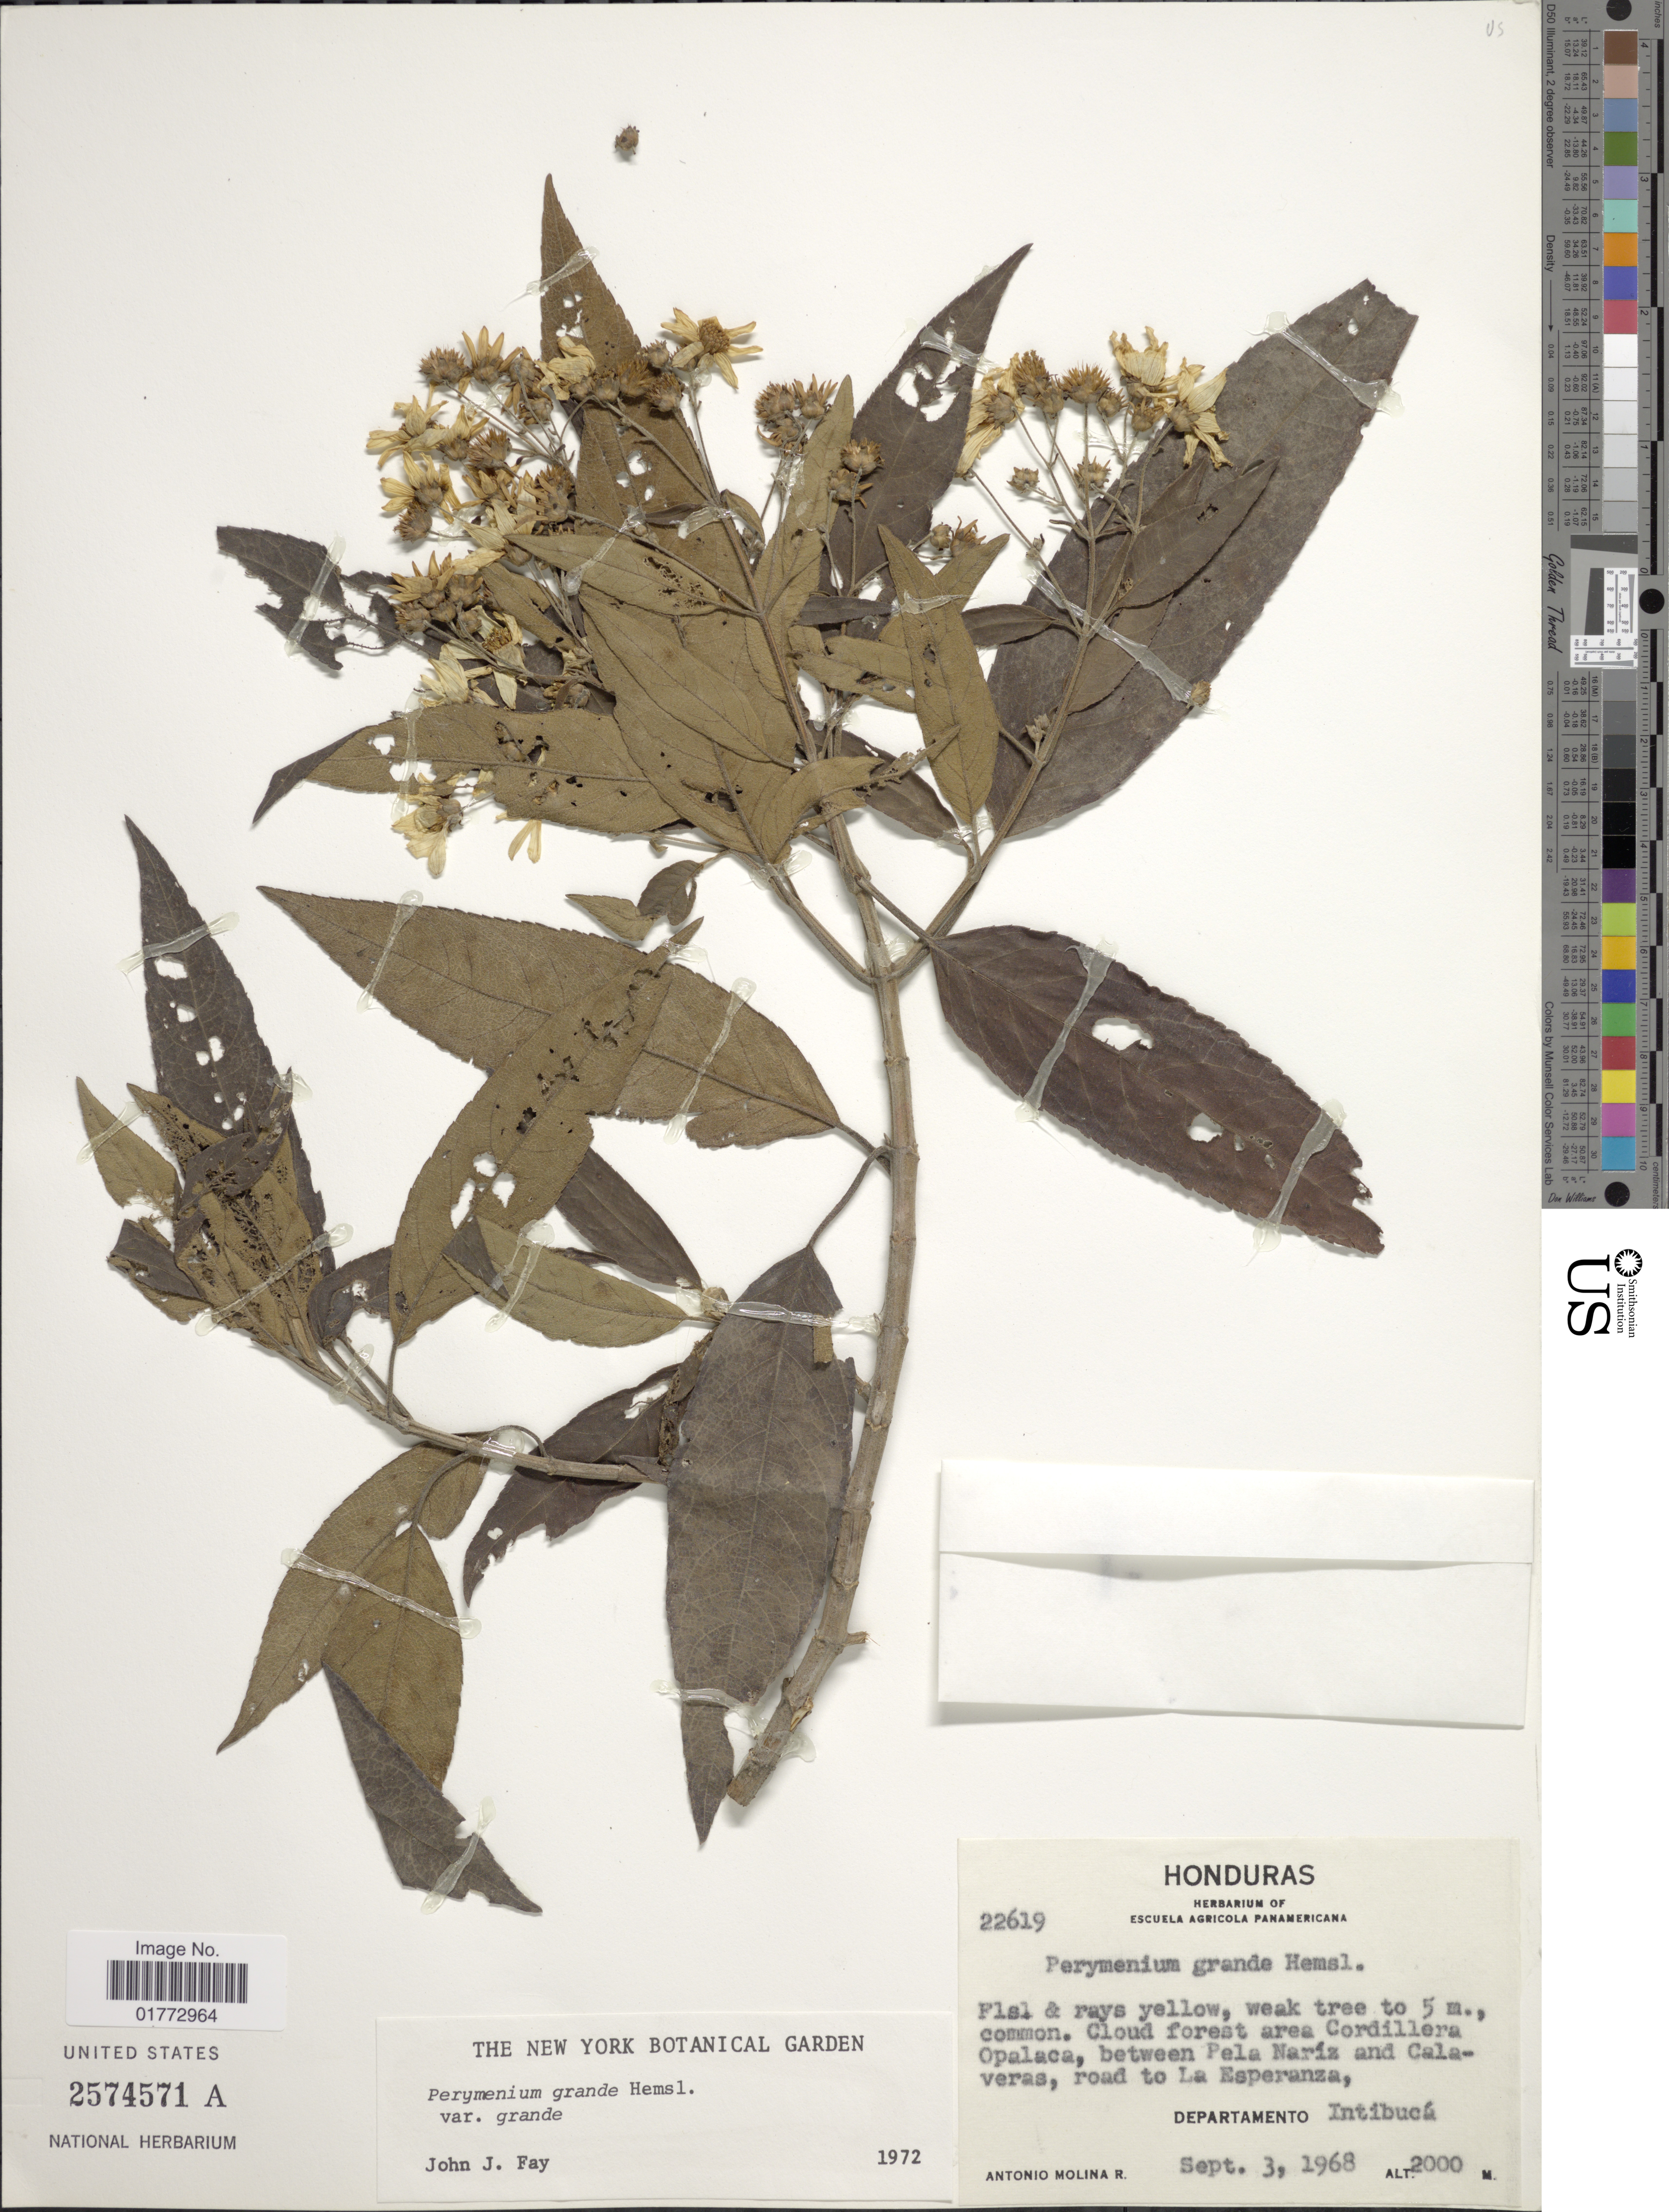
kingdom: Plantae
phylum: Tracheophyta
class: Magnoliopsida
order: Asterales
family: Asteraceae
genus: Perymenium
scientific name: Perymenium sp.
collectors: A. Molina R.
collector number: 22619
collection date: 1968-09-03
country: Honduras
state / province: Intibuca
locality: Cloud forest area Cordillera Opalaca, between Pela Nariz and Calaveras, road to La Esperanza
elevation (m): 2000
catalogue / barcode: US 2574571A